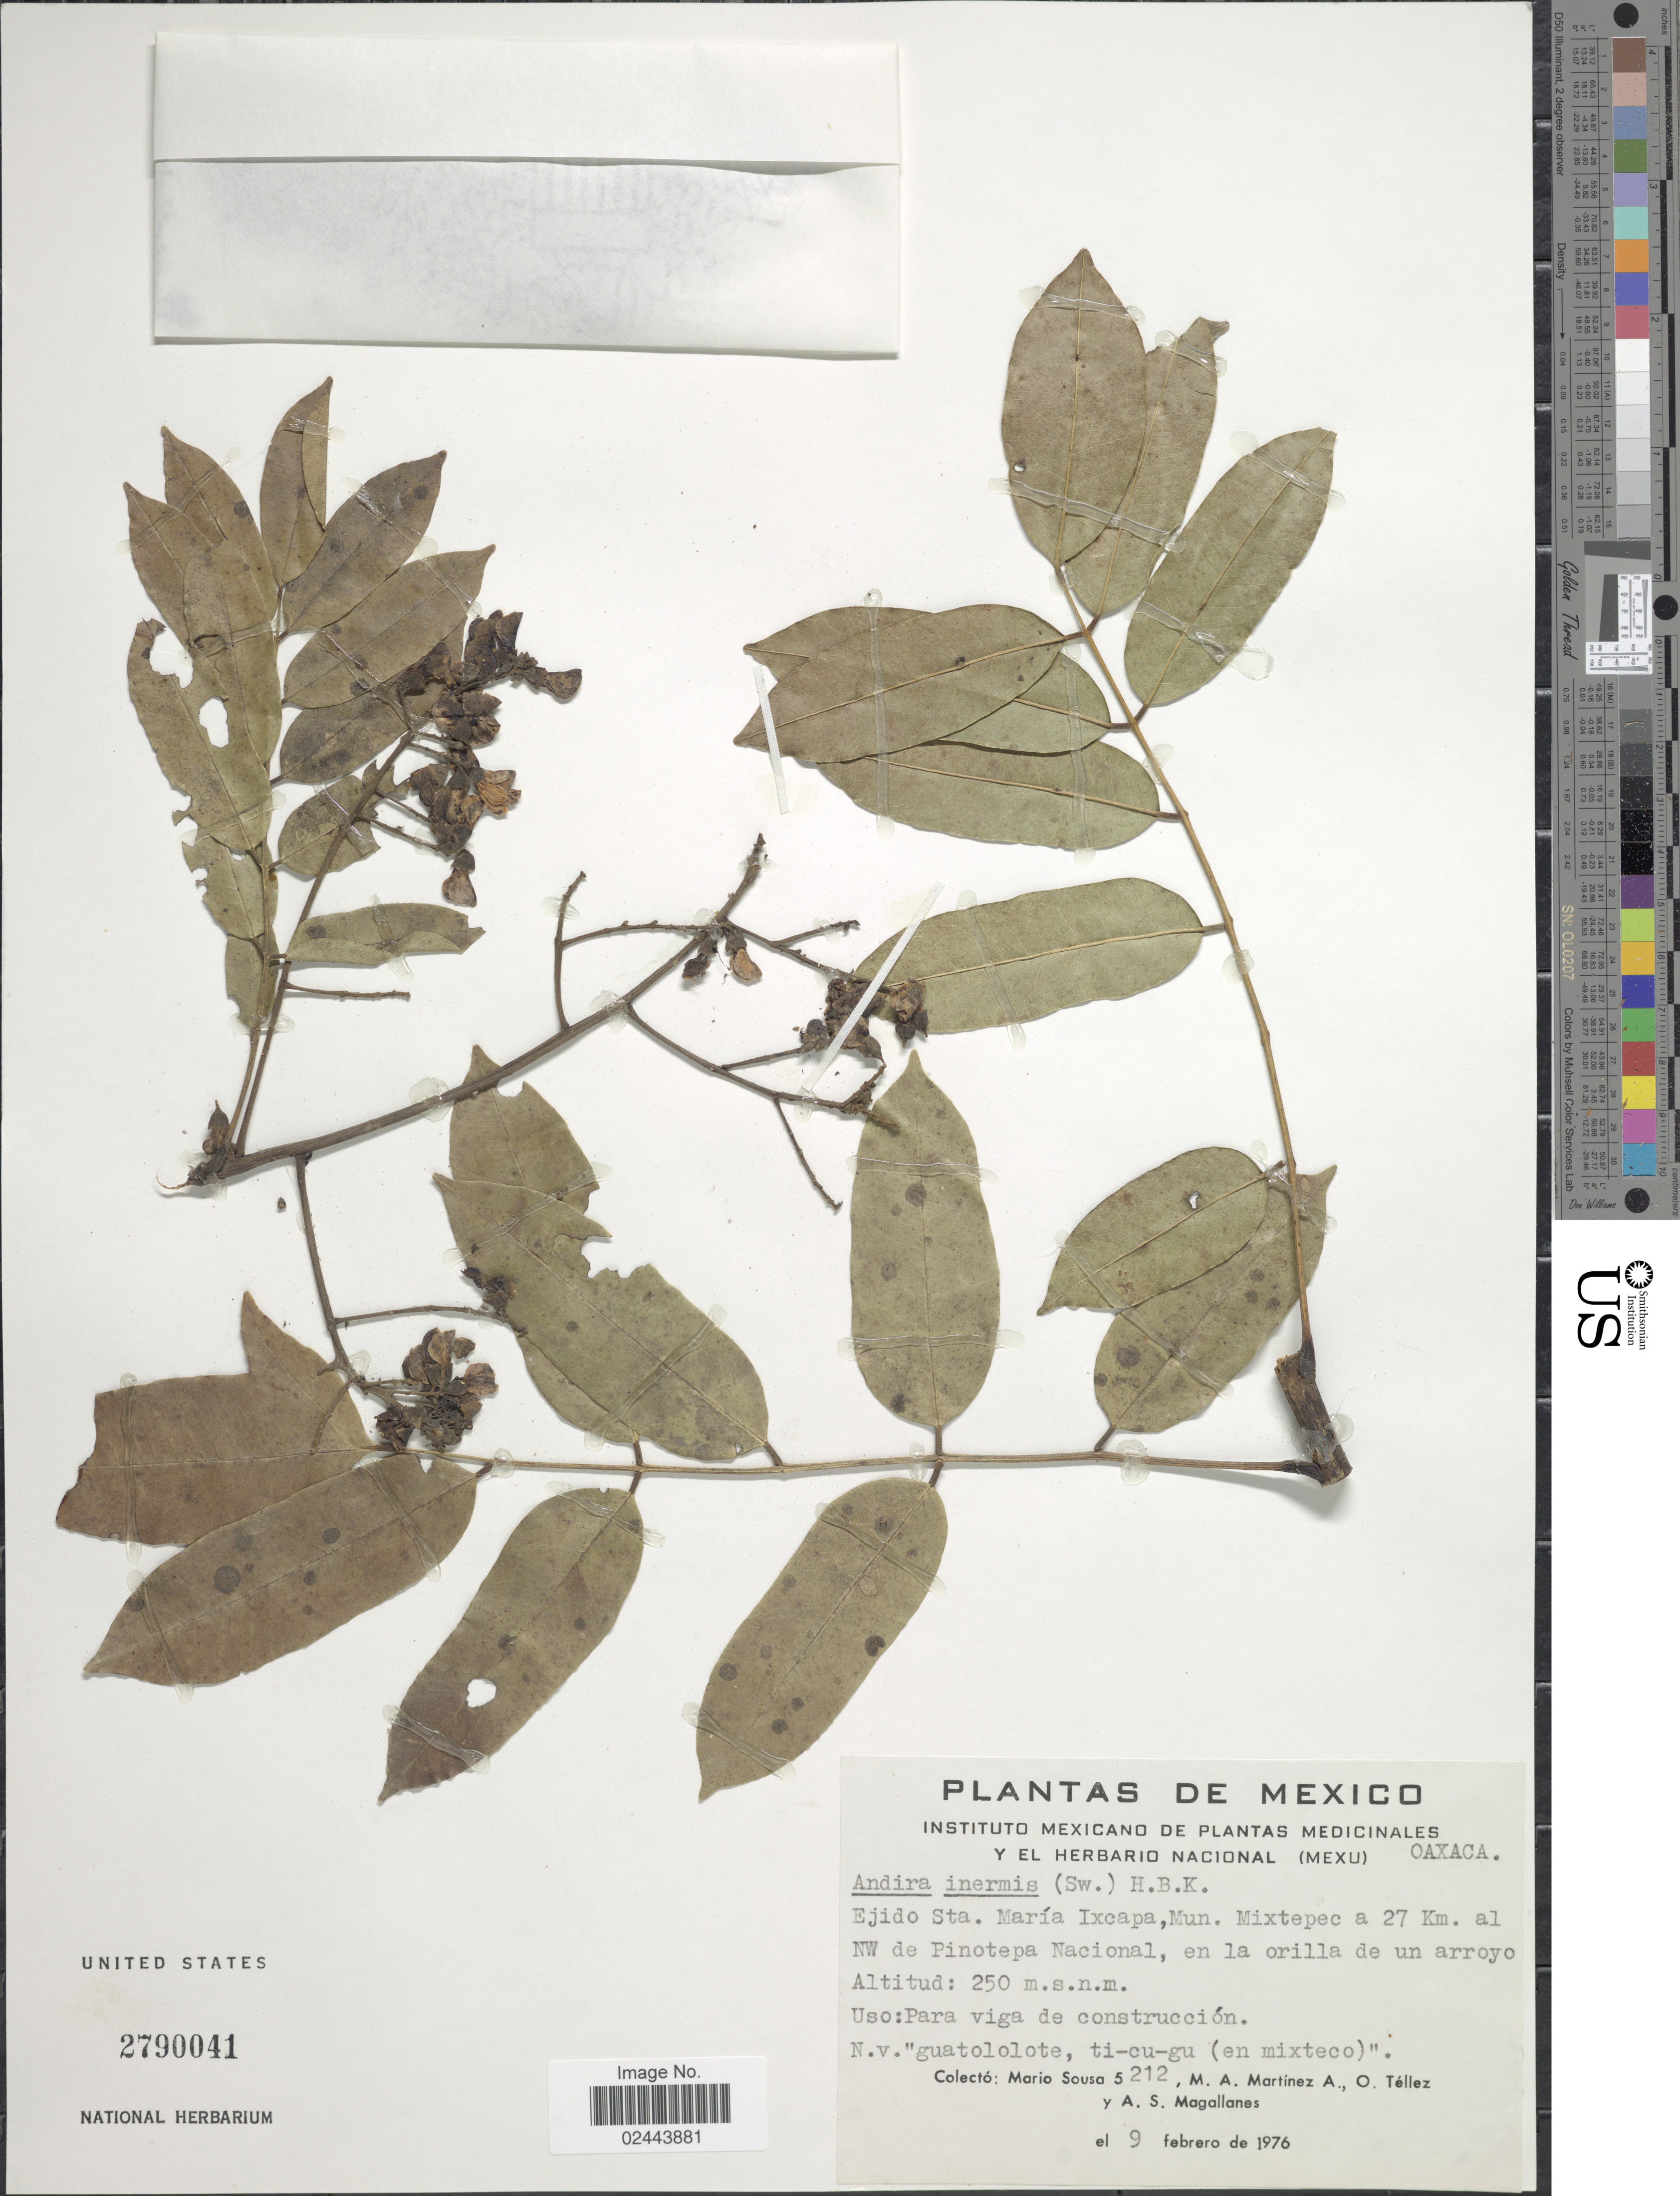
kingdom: Plantae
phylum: Tracheophyta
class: Magnoliopsida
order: Fabales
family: Fabaceae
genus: Andira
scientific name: Andira inermis subsp. inermis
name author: (W. Wright) Kunth ex DC.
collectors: M. Sousa S., M. A. Martínez Alfaro, O. Tellez & A. Magallanes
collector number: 5212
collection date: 1976-02-09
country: Mexico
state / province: Oaxaca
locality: Ejido Sta. Maria Ixcapa, Mun. Mixtepec a 27 Km. al NW de Pinotepa Nacional, en la orilla de un arroyo.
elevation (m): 250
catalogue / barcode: US 2790041